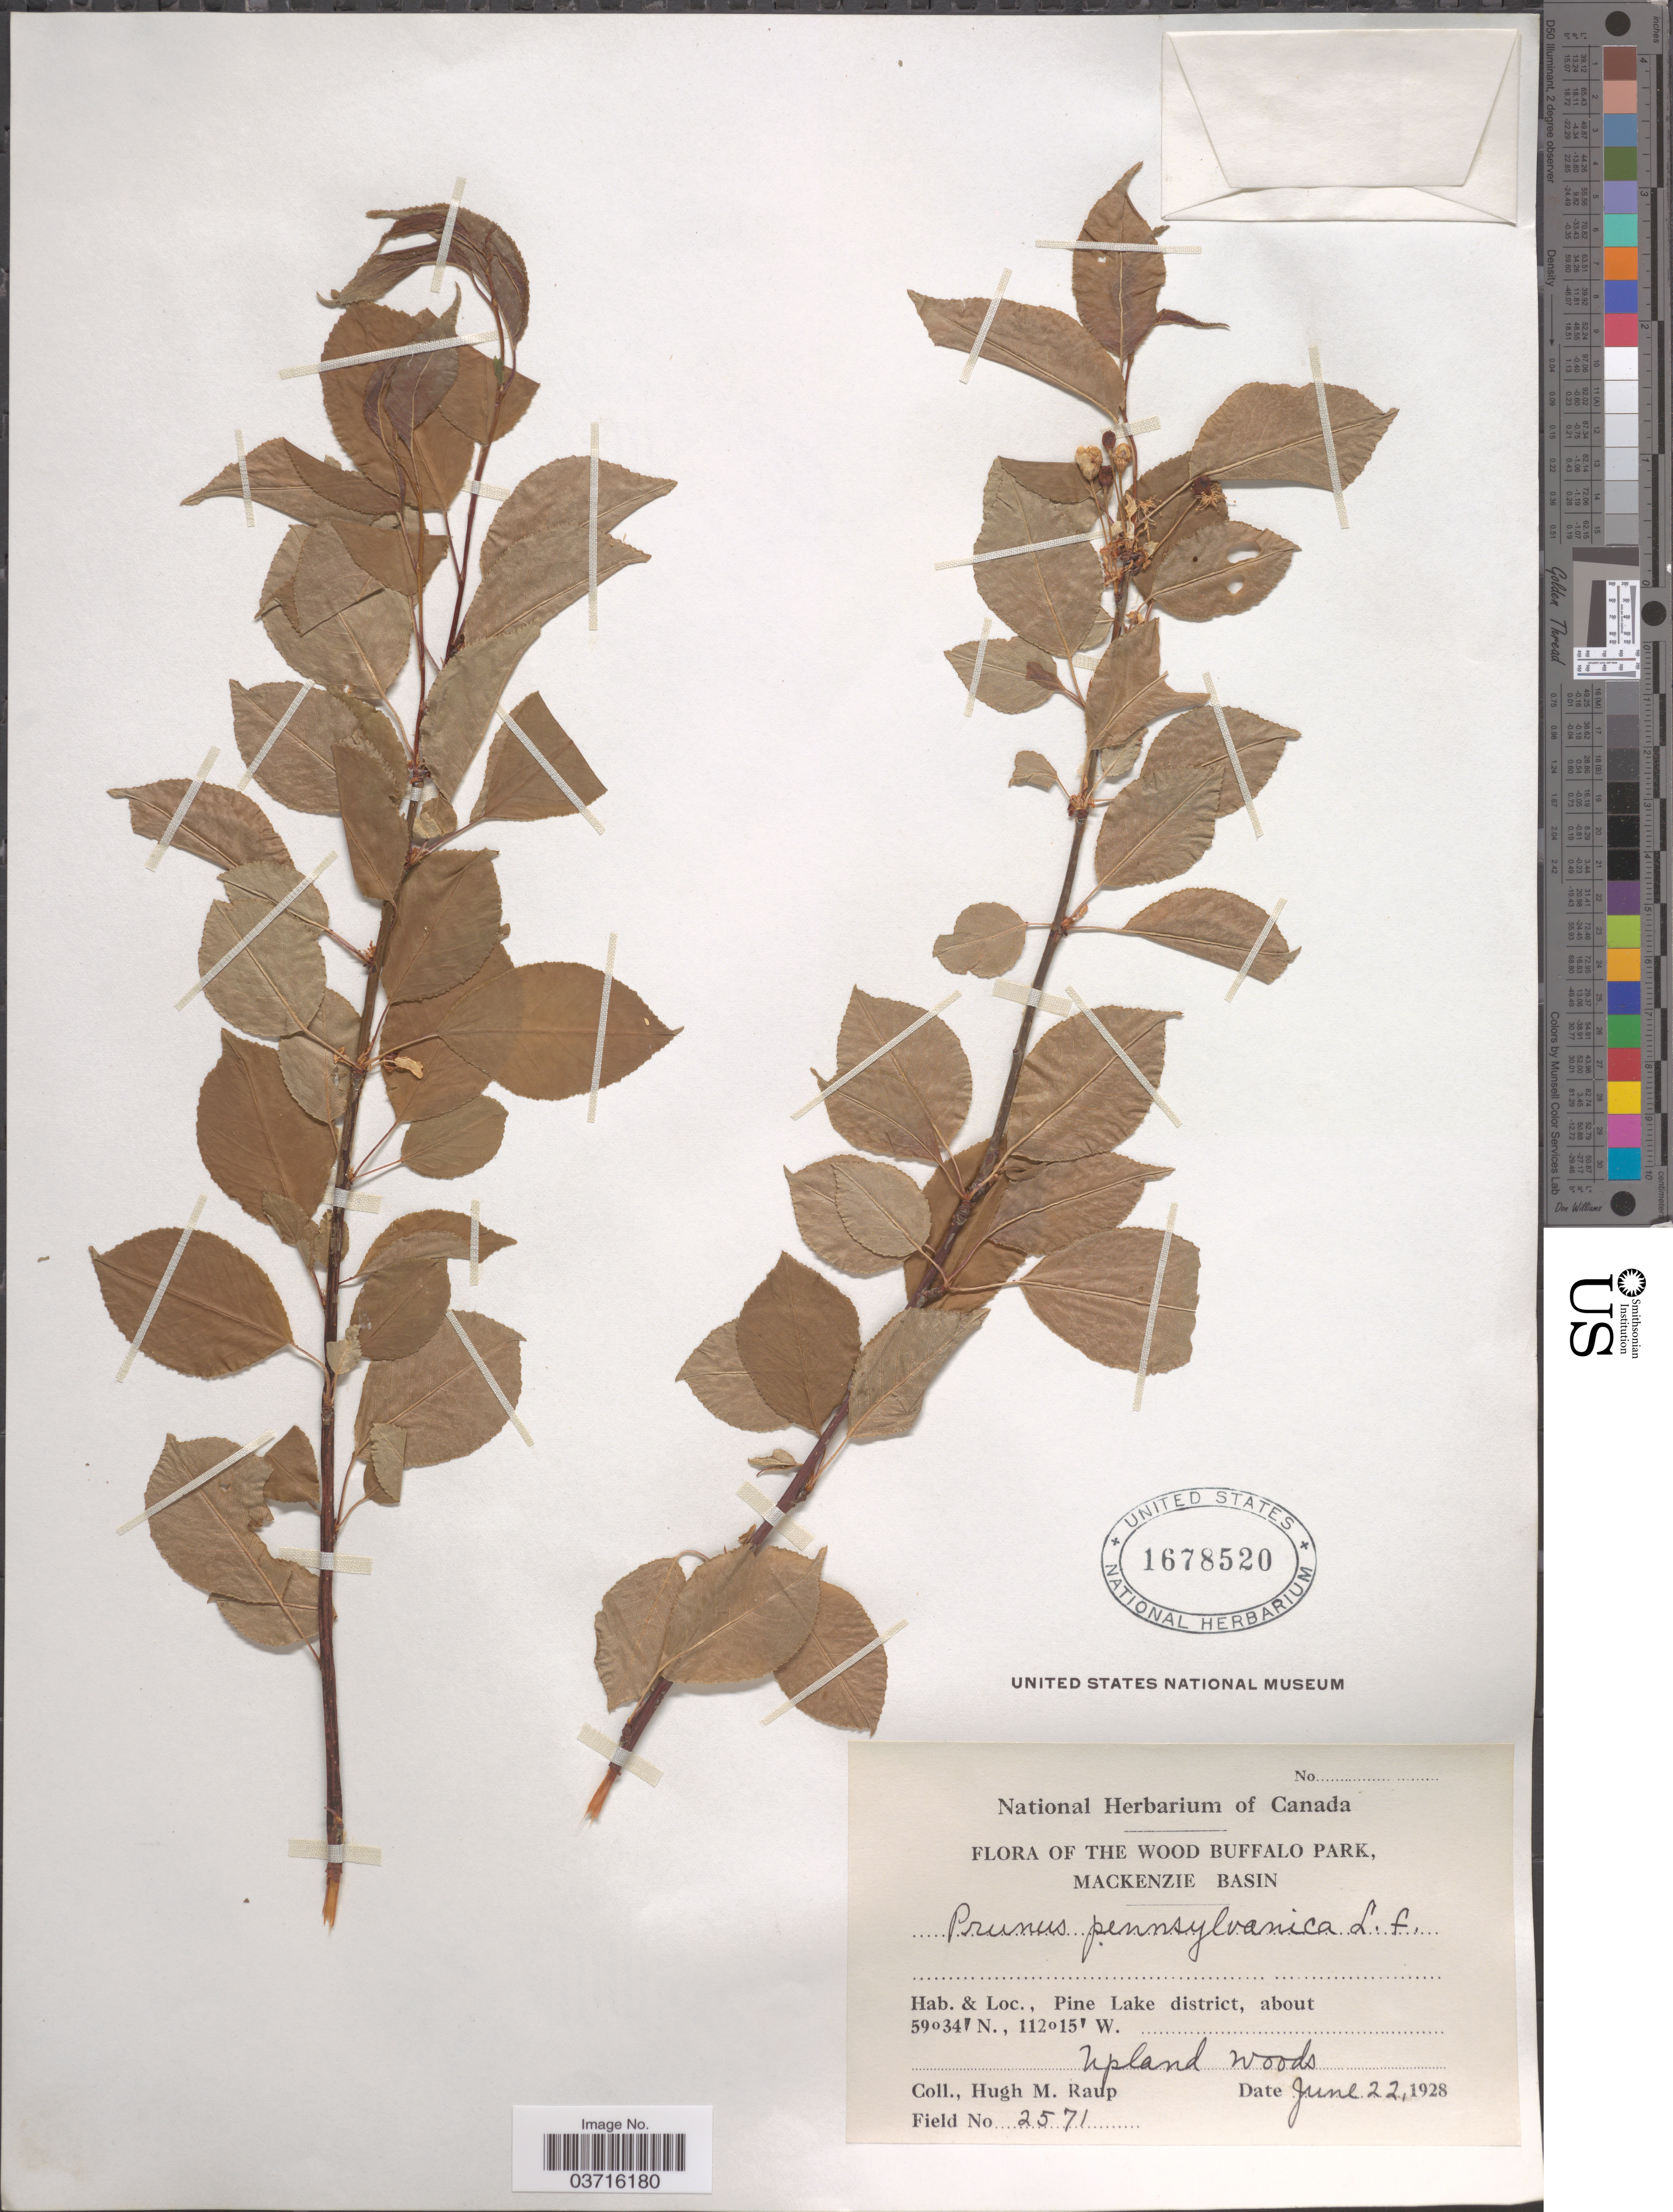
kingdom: Plantae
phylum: Tracheophyta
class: Magnoliopsida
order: Rosales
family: Rosaceae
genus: Prunus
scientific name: Prunus pensylvanica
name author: L. f.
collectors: H. Raup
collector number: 2571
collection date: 1928-06-22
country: Canada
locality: The Wood Buffalo Park, Mackenzie Basin. Pine Lake district.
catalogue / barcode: US 1678520